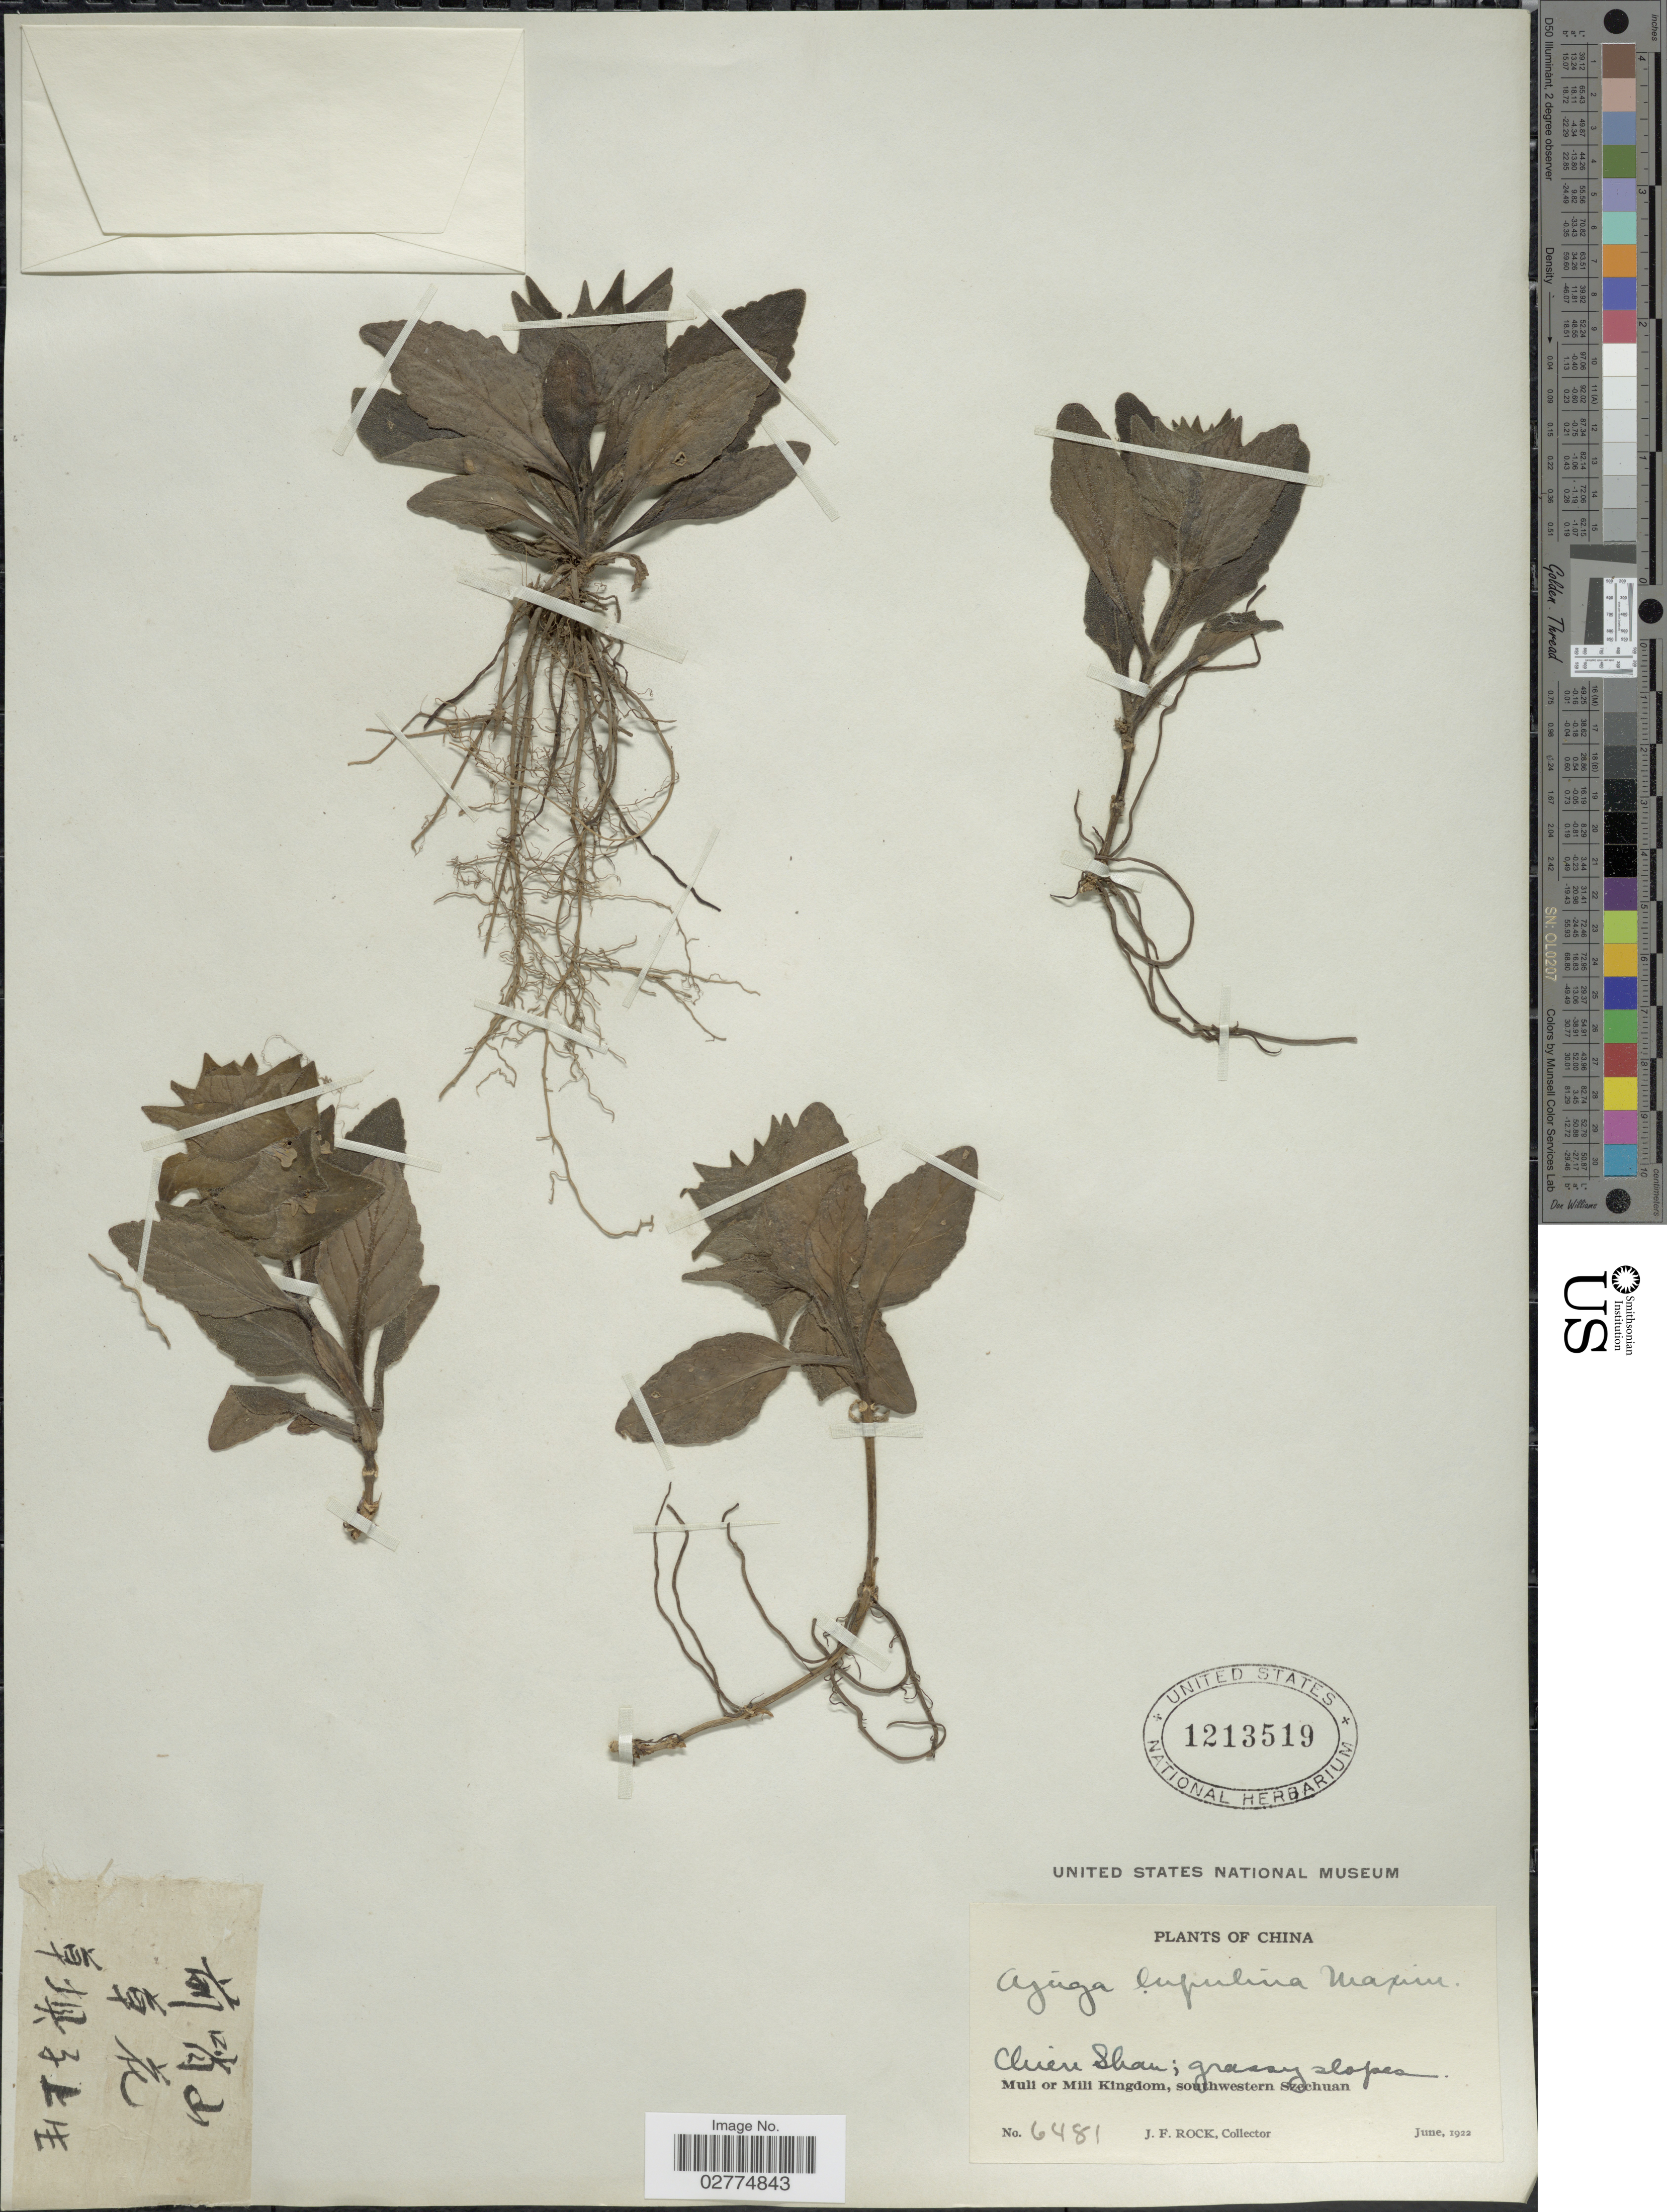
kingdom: Plantae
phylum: Tracheophyta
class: Magnoliopsida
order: Lamiales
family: Lamiaceae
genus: Ajuga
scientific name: Ajuga lupulina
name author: Maxim.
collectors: J. Rock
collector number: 6481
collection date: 1922-06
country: China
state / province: Sichuan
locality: Chien Shan, Muli or Mili Kingdom, southwestern Szechuan.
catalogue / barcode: US 1213519